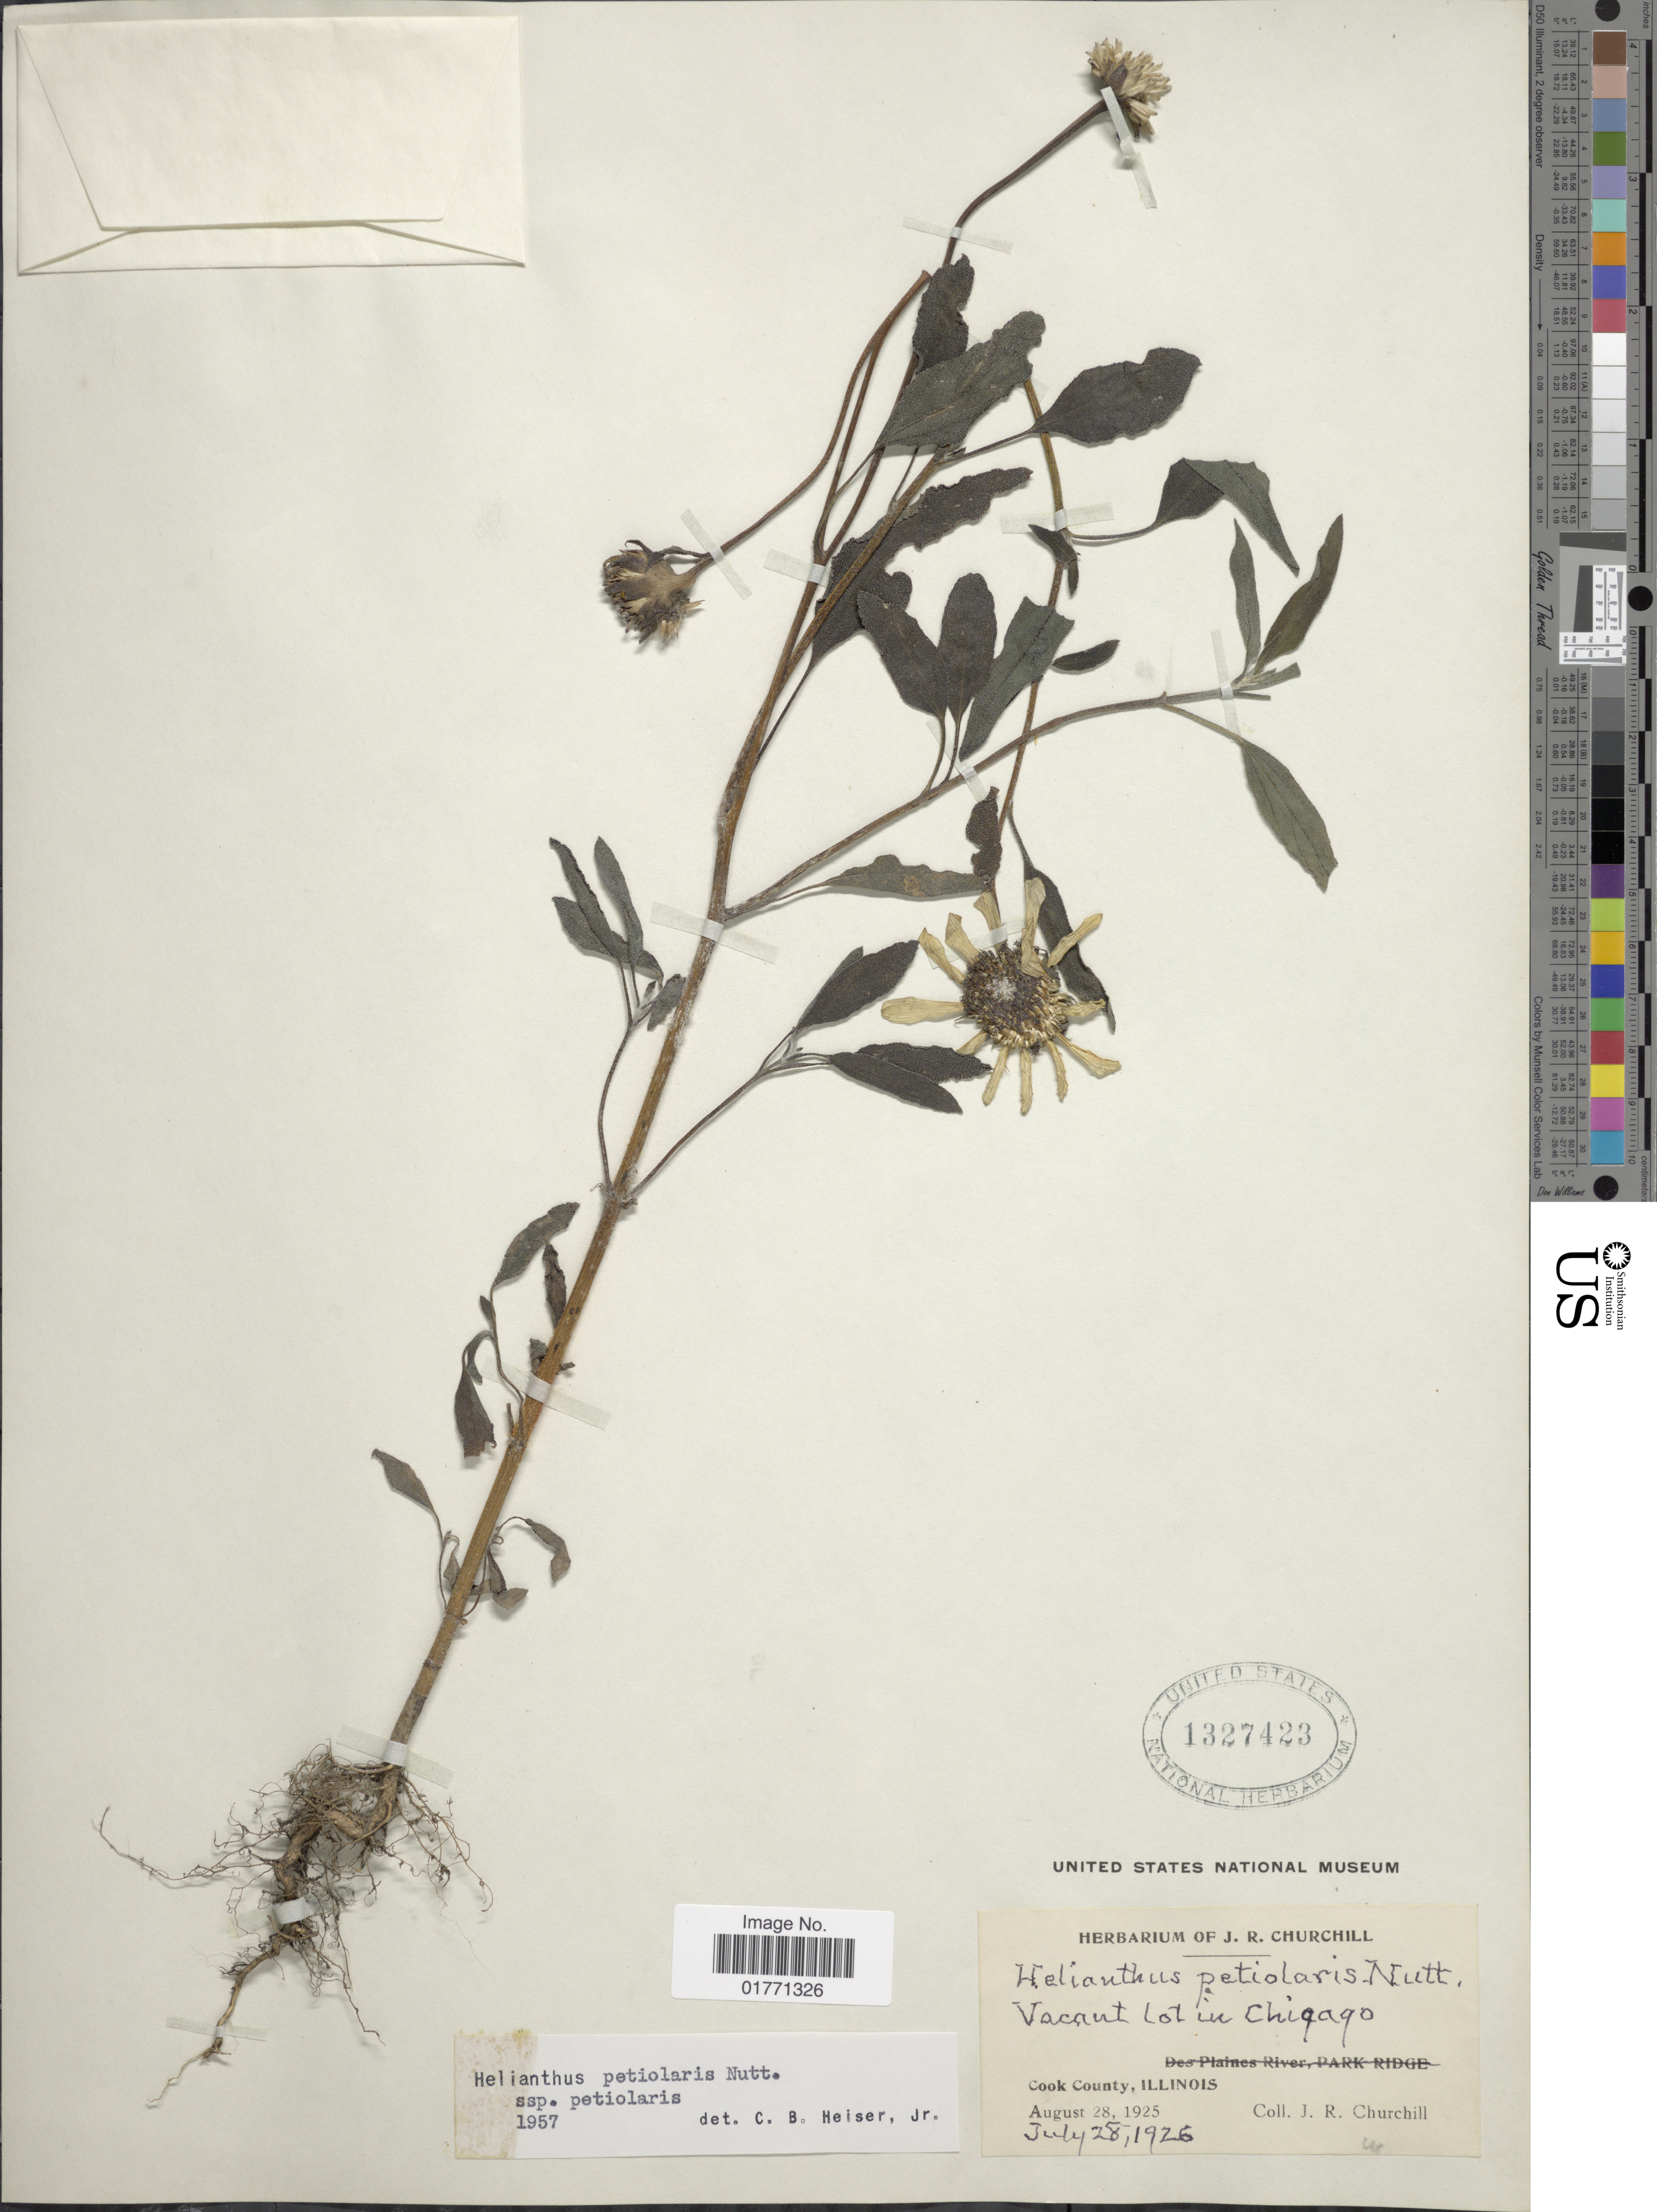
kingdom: Plantae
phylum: Tracheophyta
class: Magnoliopsida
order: Asterales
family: Asteraceae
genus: Helianthus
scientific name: Helianthus petiolaris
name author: Nutt.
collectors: J. Churchill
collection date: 1925-08-28/1926-07-28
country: United States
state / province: Illinois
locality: Vacant lot in Chicago, Cook County.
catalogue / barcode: US 1327423